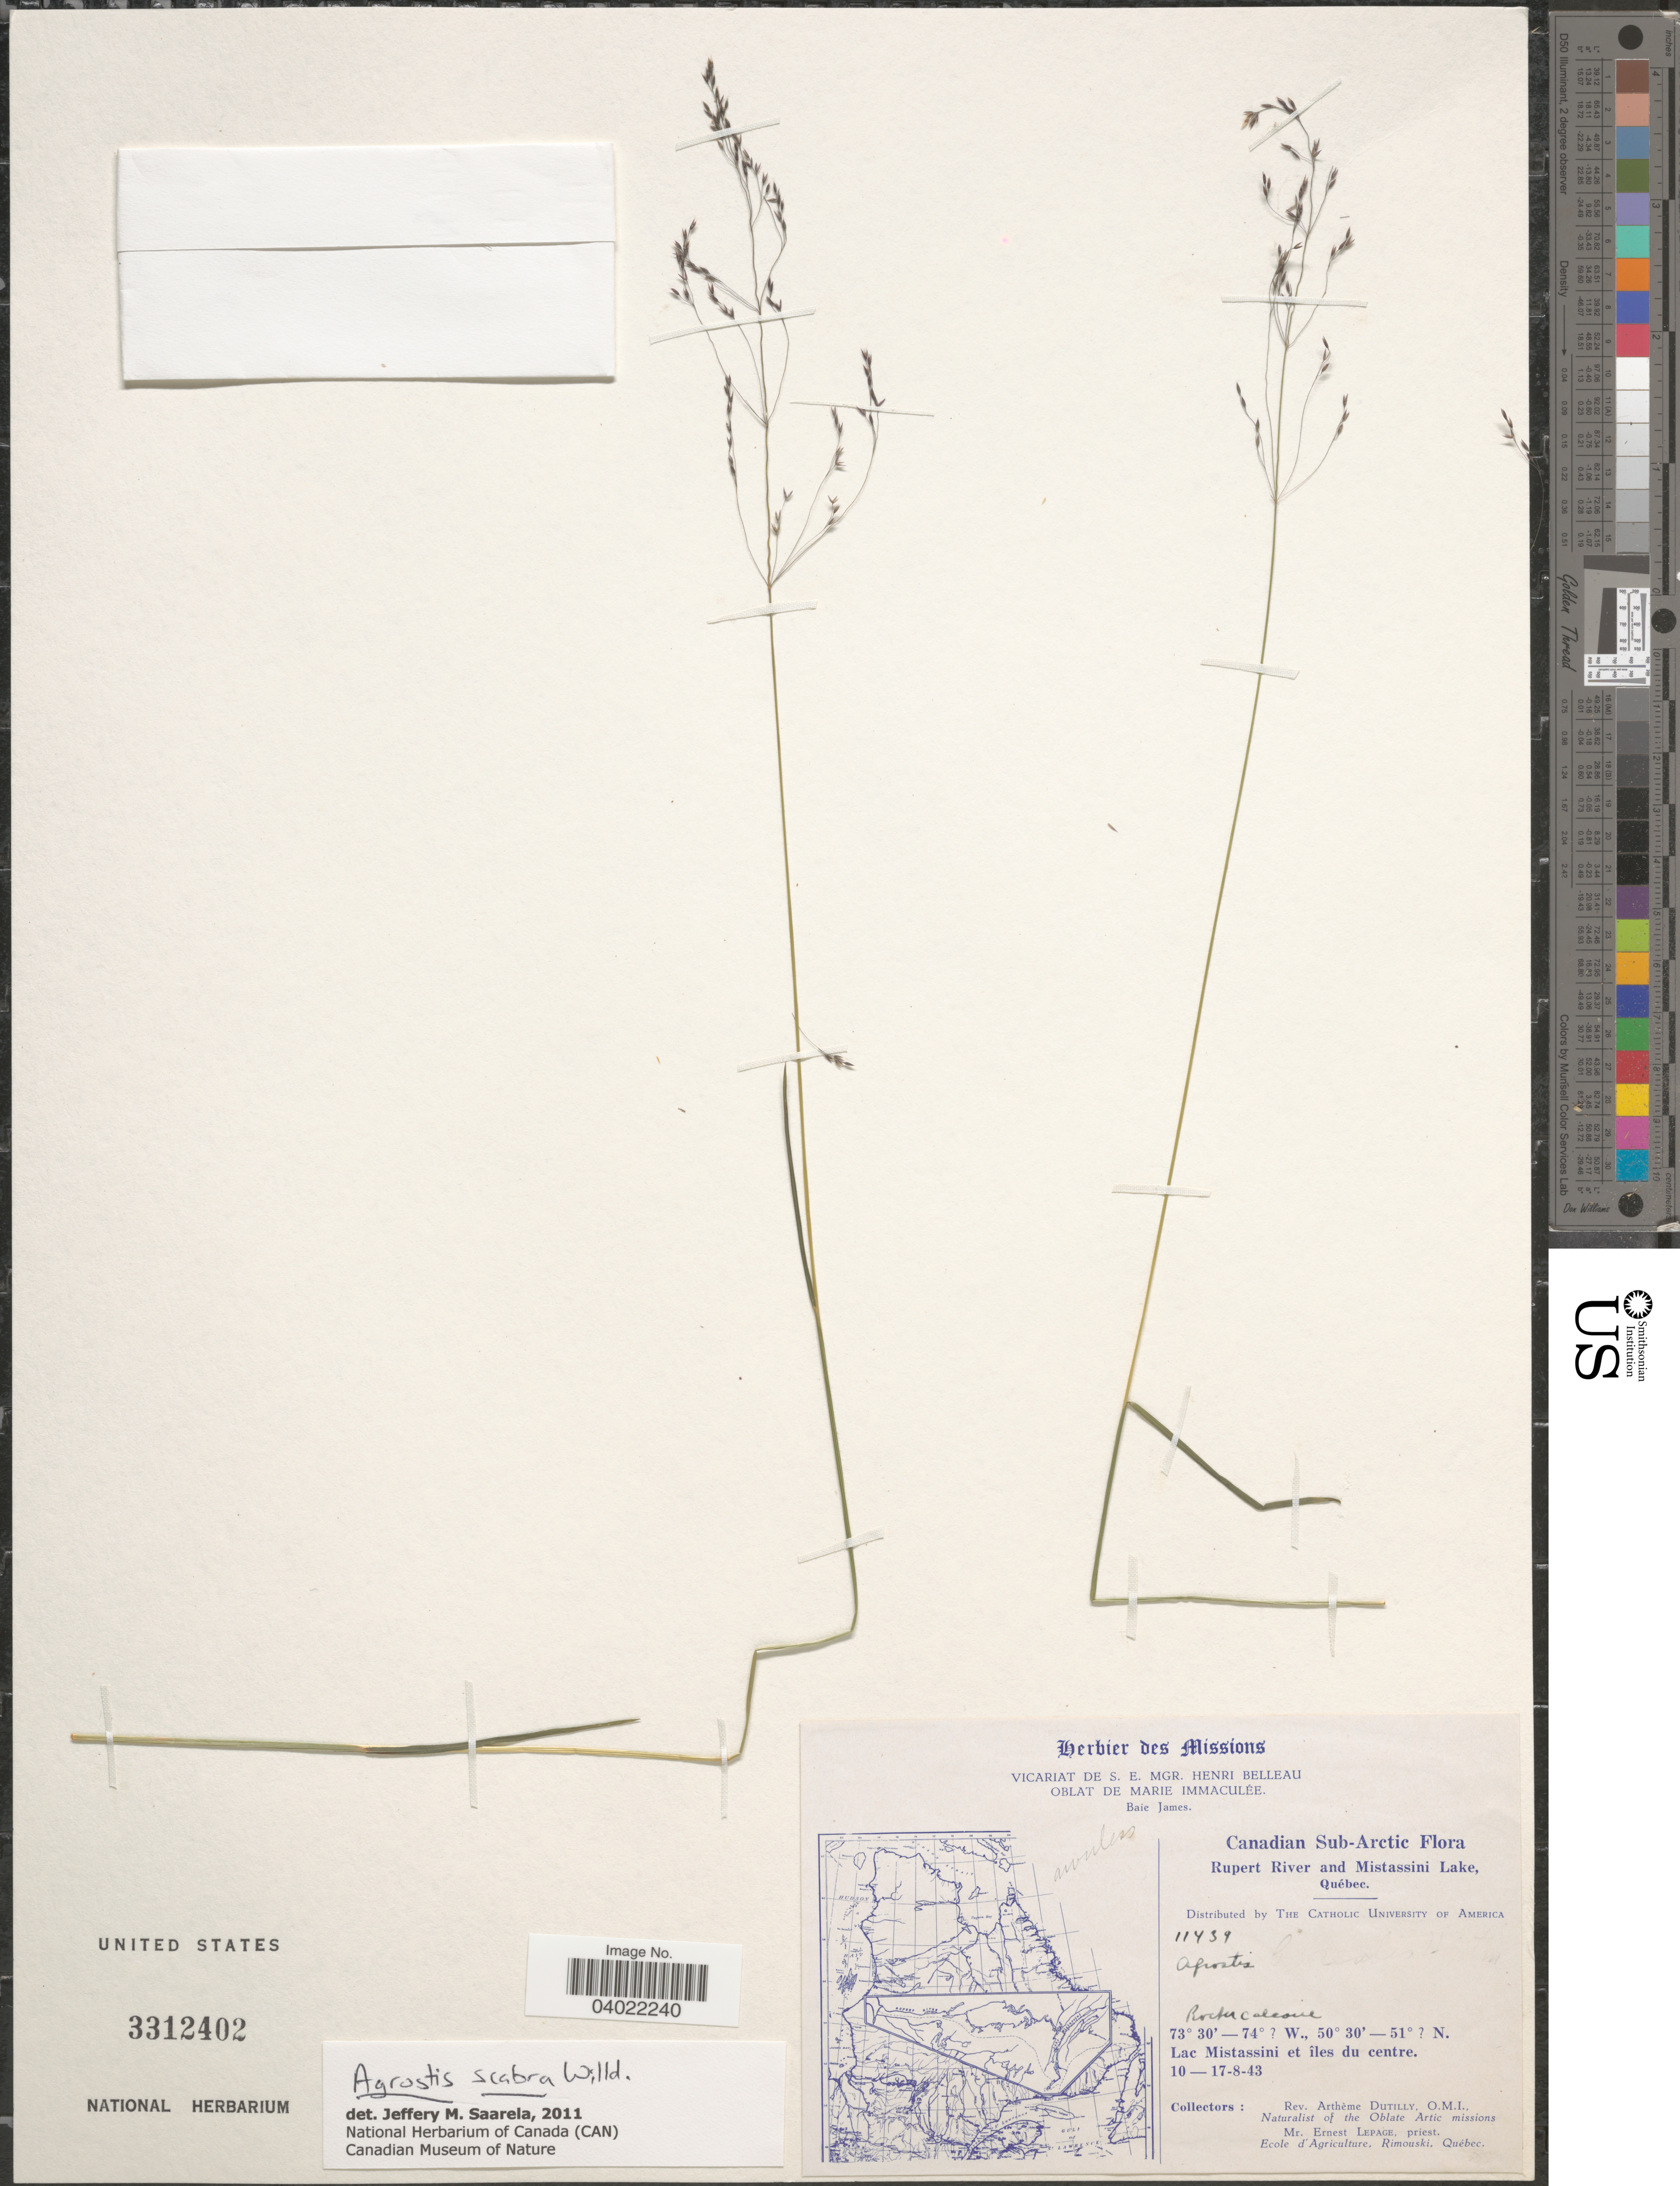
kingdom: Plantae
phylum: Tracheophyta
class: Liliopsida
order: Poales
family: Poaceae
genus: Agrostis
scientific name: Agrostis scabra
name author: Willd.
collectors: A. Dutilly & E. Lepage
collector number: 11439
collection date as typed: Transcribed d/m/y: 10/8/43 to 17/8/43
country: Canada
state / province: Quebec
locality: Canadian Sub-Arctic. Rupert River and Mistassini Lake. Lac Mistassini et îles du centre.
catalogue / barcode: US 3312402